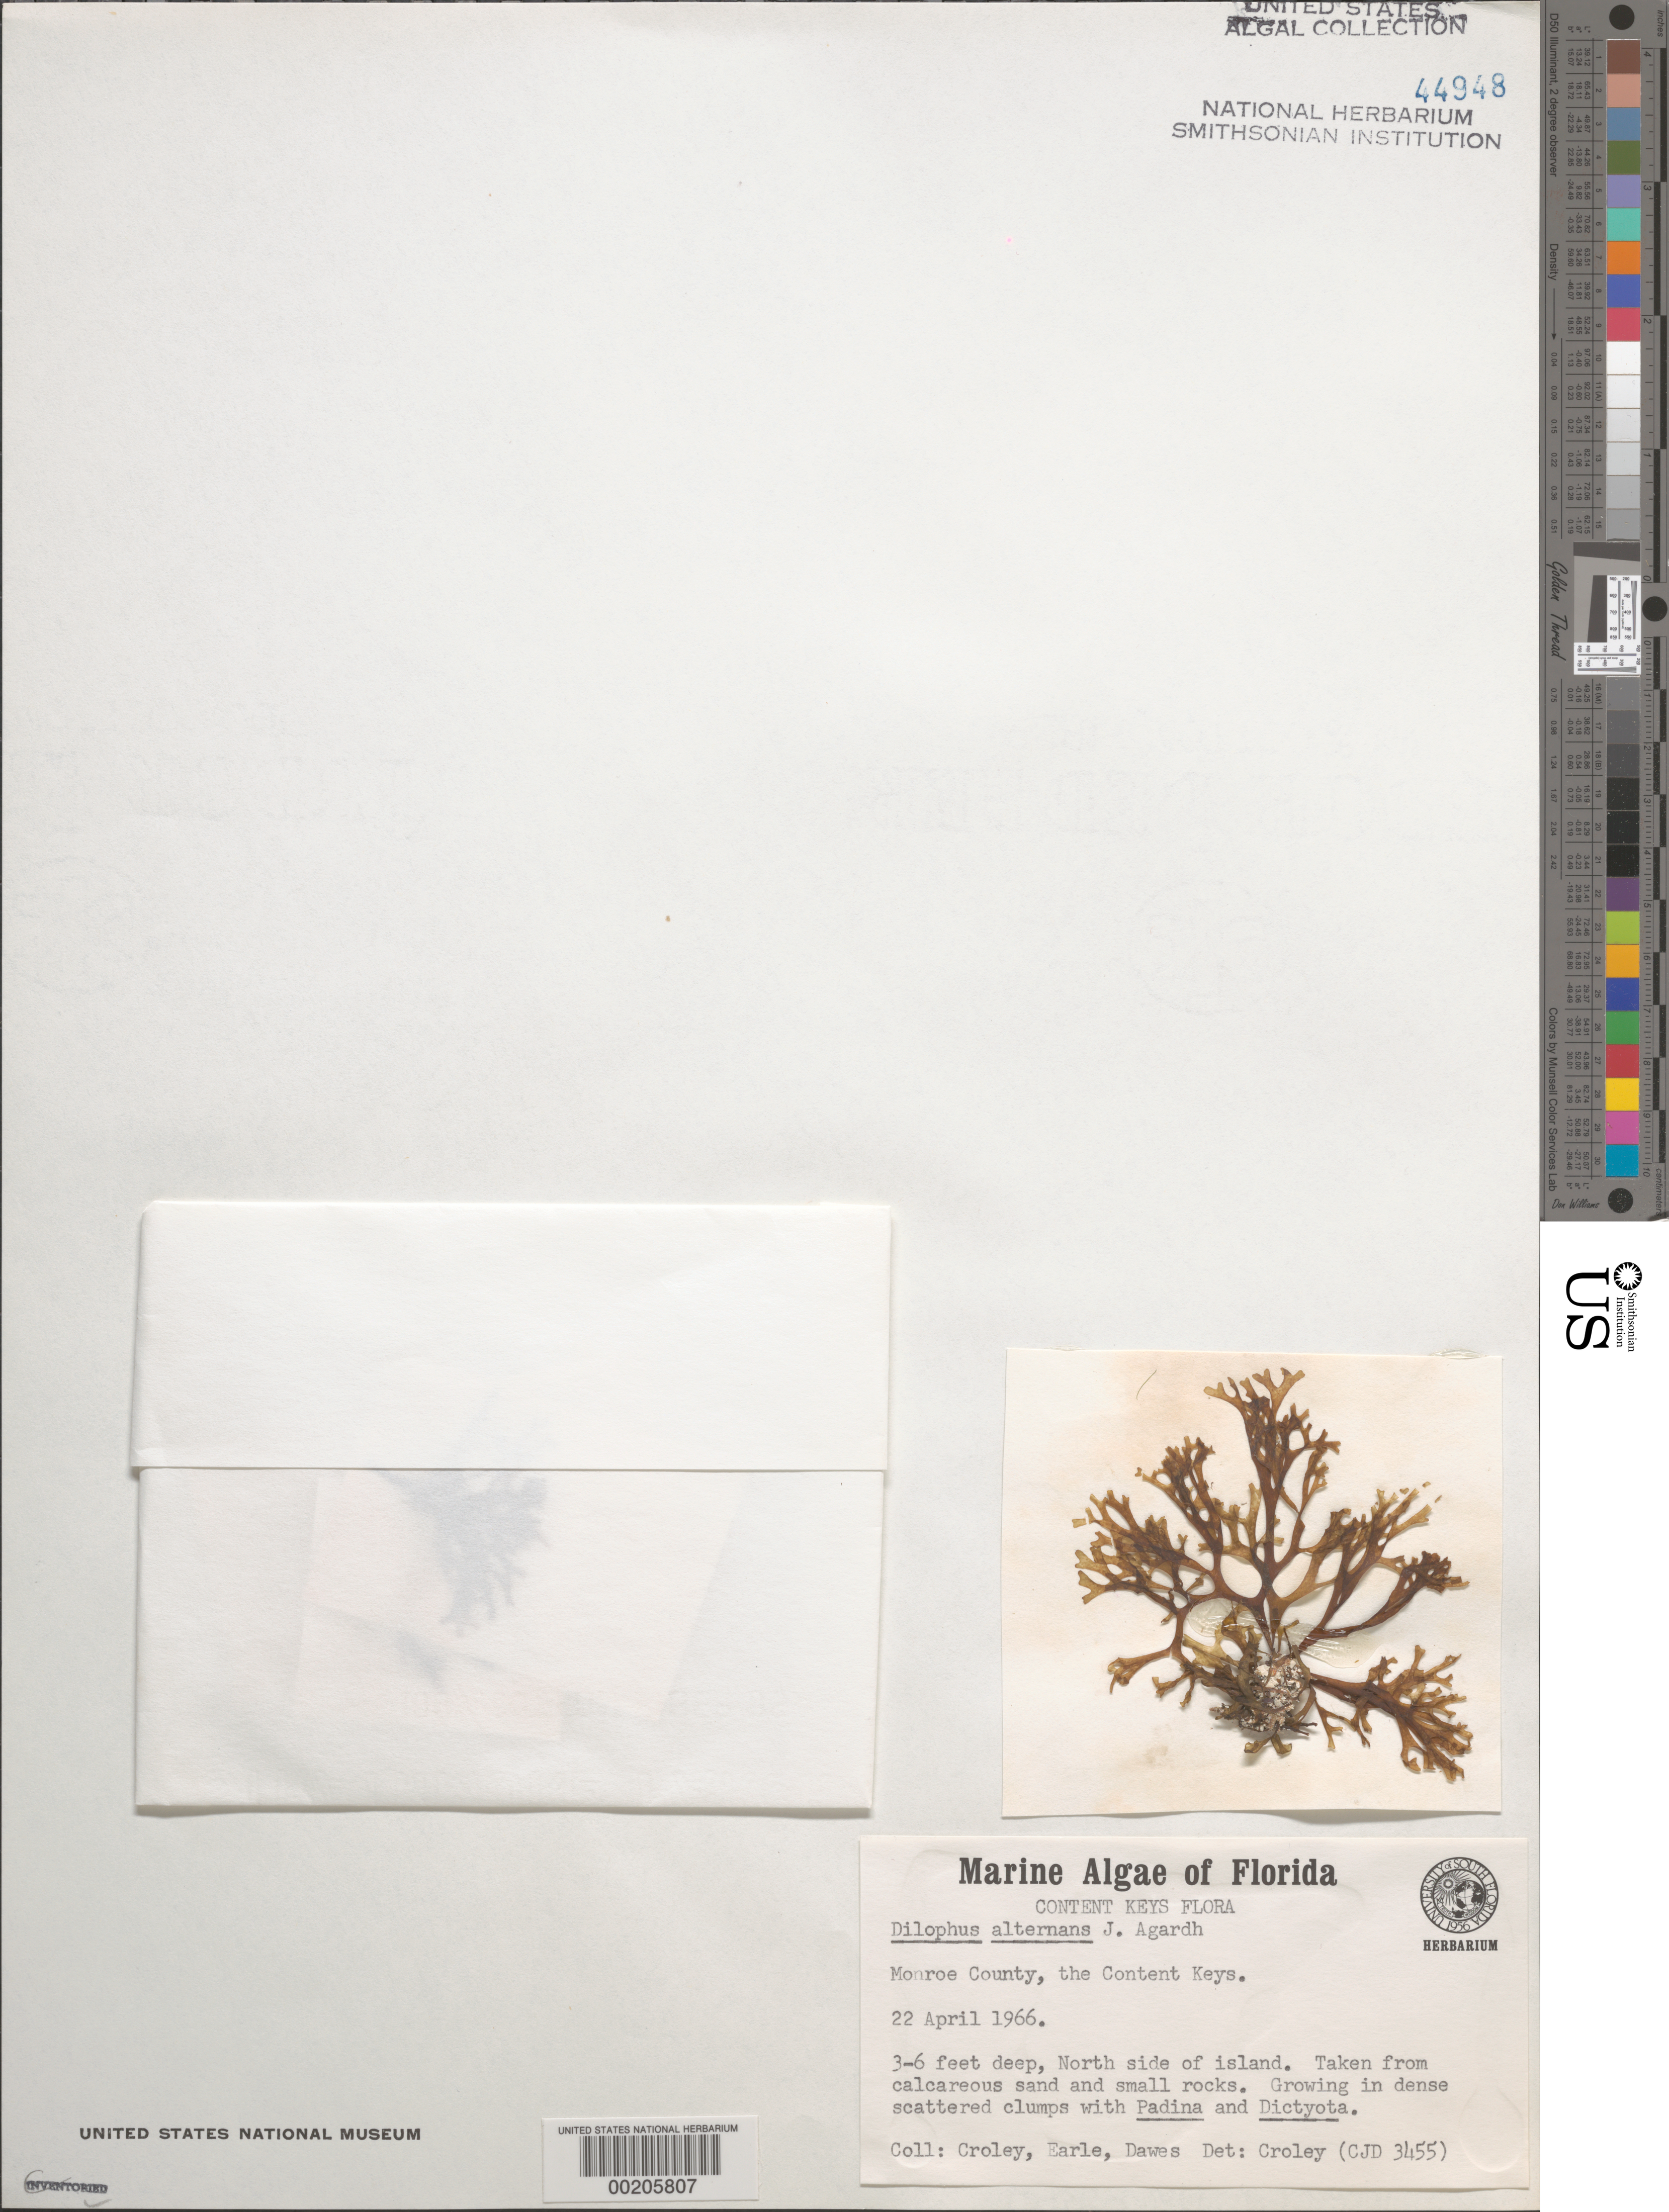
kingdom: Chromista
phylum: Ochrophyta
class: Phaeophyceae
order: Dictyotales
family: Dictyotaceae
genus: Dictyota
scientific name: Dictyota pinnatifida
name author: Kütz.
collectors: F. C. Croley, S. A. Earle & C. Dawes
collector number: Cjd 3455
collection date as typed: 22 Apr 1966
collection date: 1966-04-22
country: United States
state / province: Florida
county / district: Monroe County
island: Content Keys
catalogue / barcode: US 44948